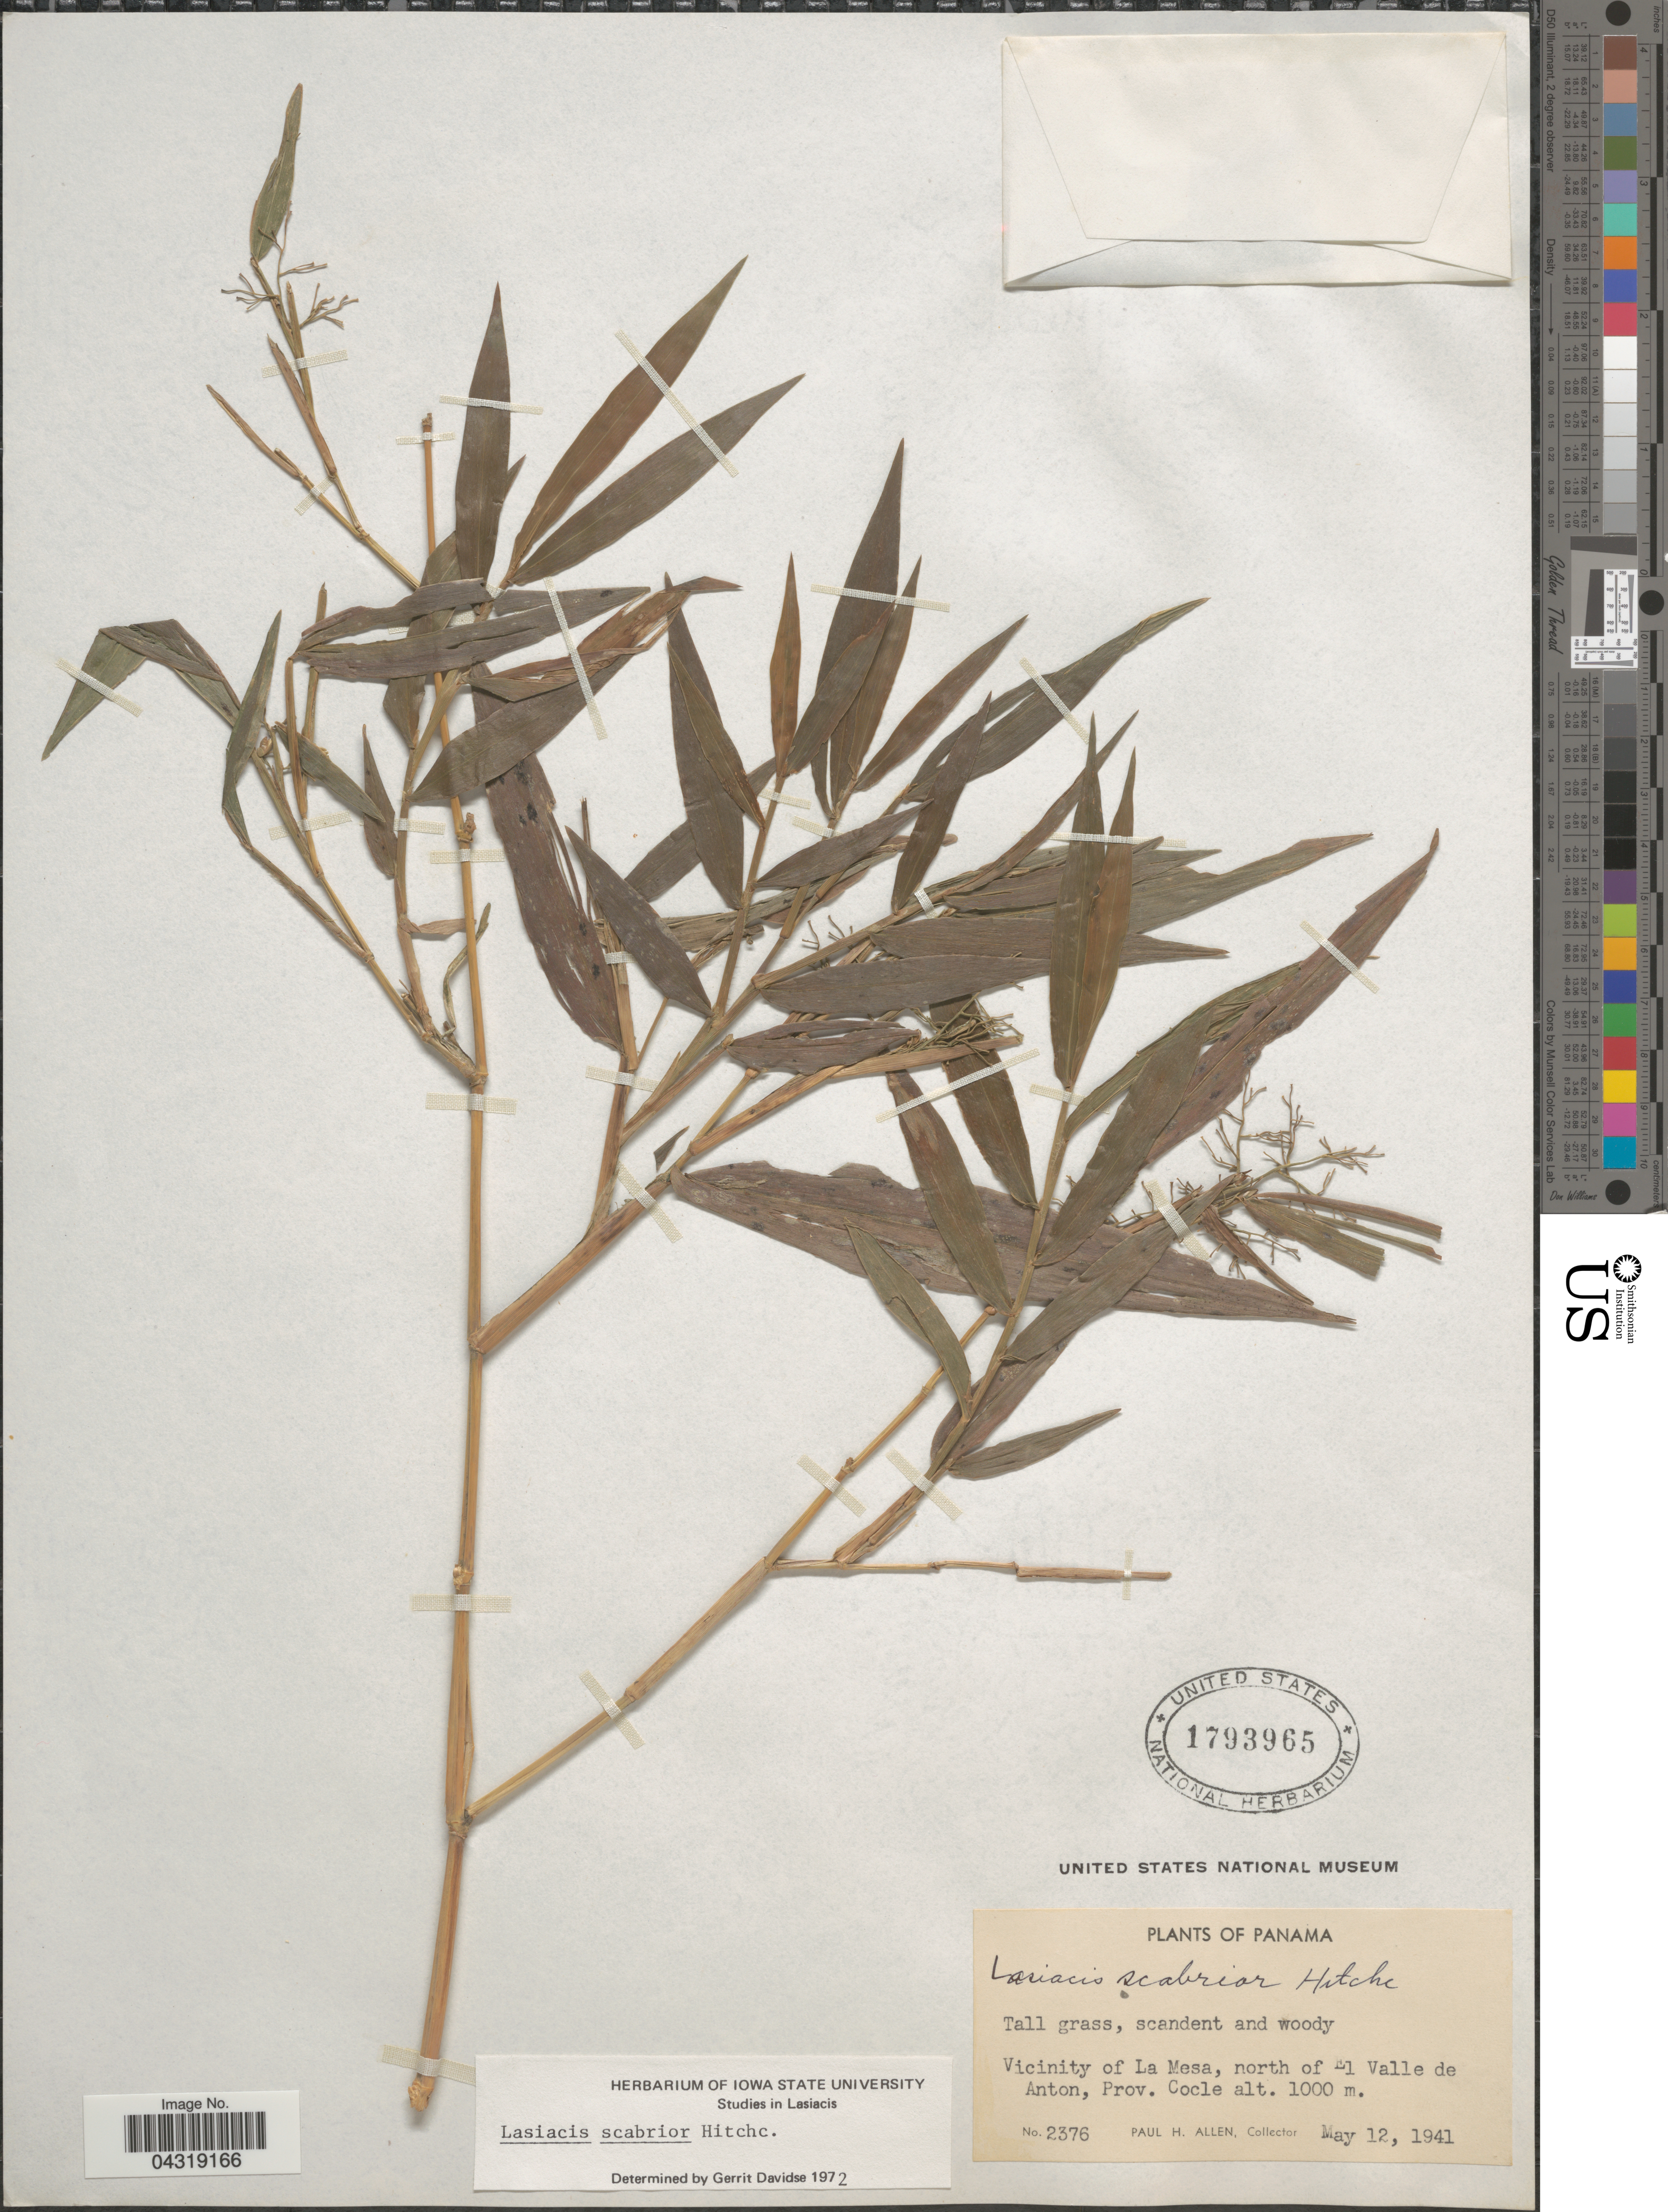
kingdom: Plantae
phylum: Tracheophyta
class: Liliopsida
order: Poales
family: Poaceae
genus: Lasiacis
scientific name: Lasiacis scabrior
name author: Hitchc.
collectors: P. H. Allen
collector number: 2376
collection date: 1941-05-12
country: Panama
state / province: Cocle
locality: Vicinity of La Mesa, north of El Valle de Anton.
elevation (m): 1000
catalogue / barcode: US 1793965